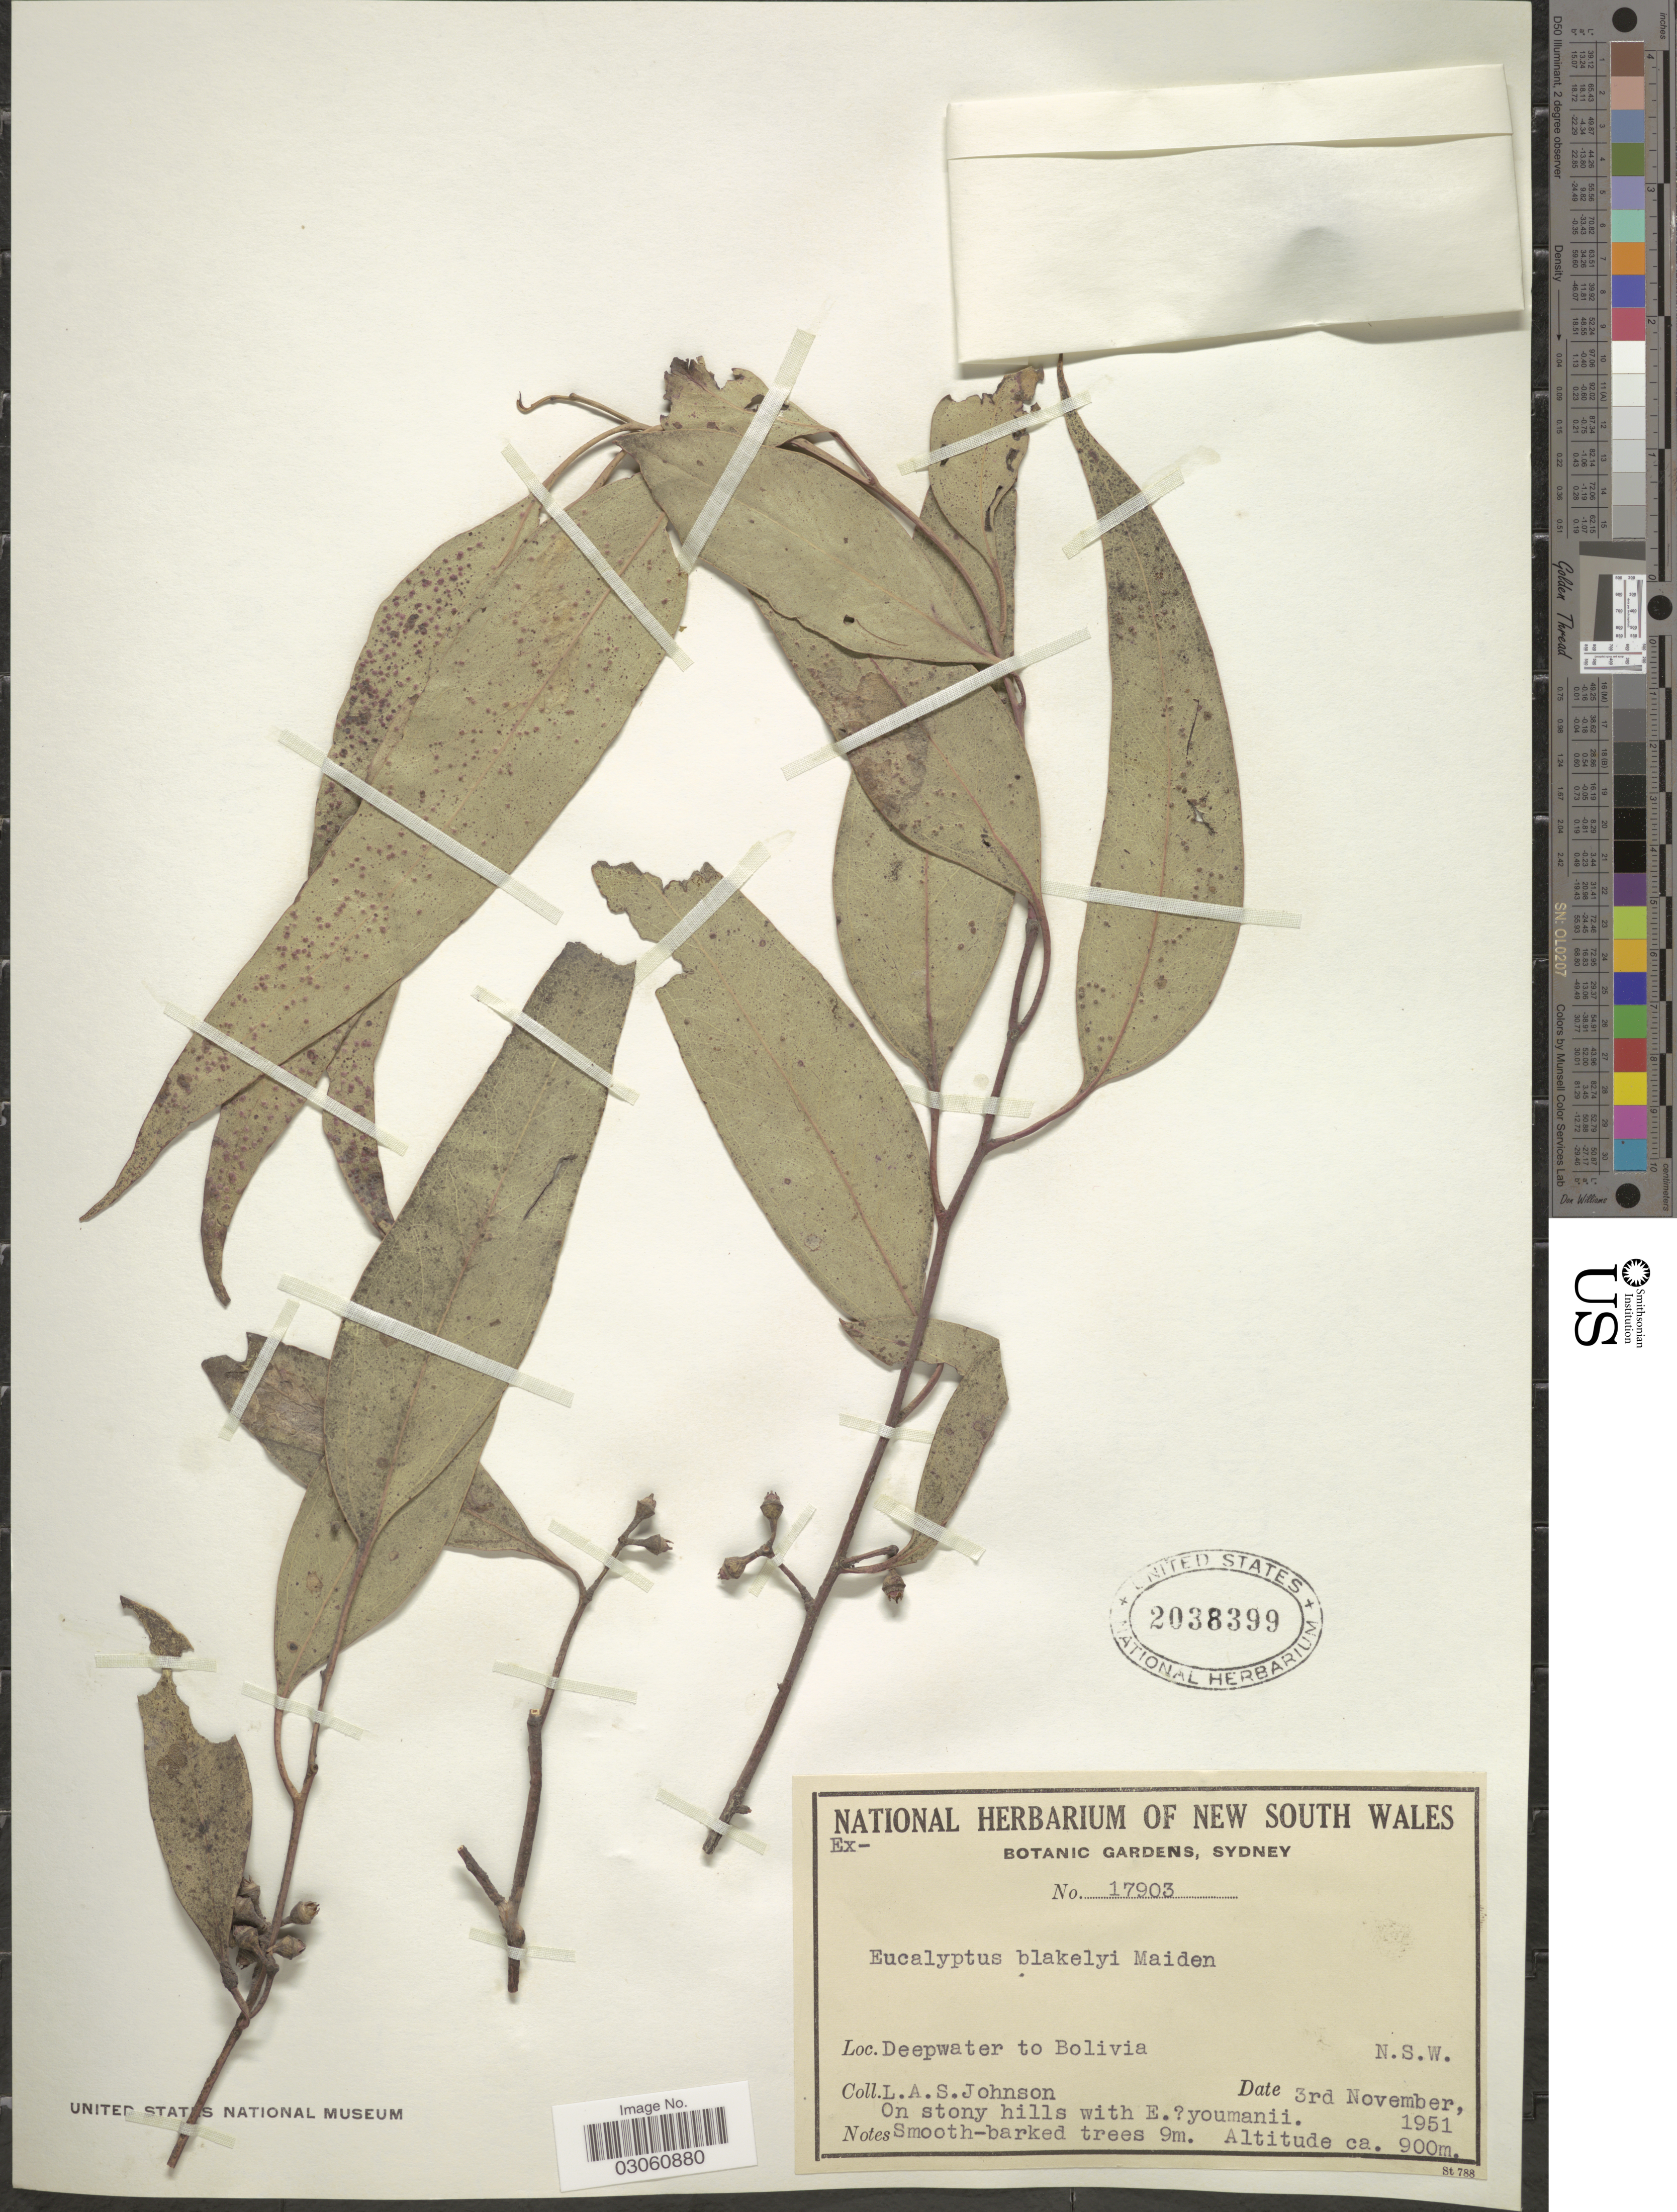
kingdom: Plantae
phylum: Tracheophyta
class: Magnoliopsida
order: Myrtales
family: Myrtaceae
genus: Eucalyptus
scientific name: Eucalyptus blakelyi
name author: Maiden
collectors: L. A. S. Johnson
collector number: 17903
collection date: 1951-11-03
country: Australia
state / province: New South Wales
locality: Deepwater to Bolivia.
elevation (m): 900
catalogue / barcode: US 2038399